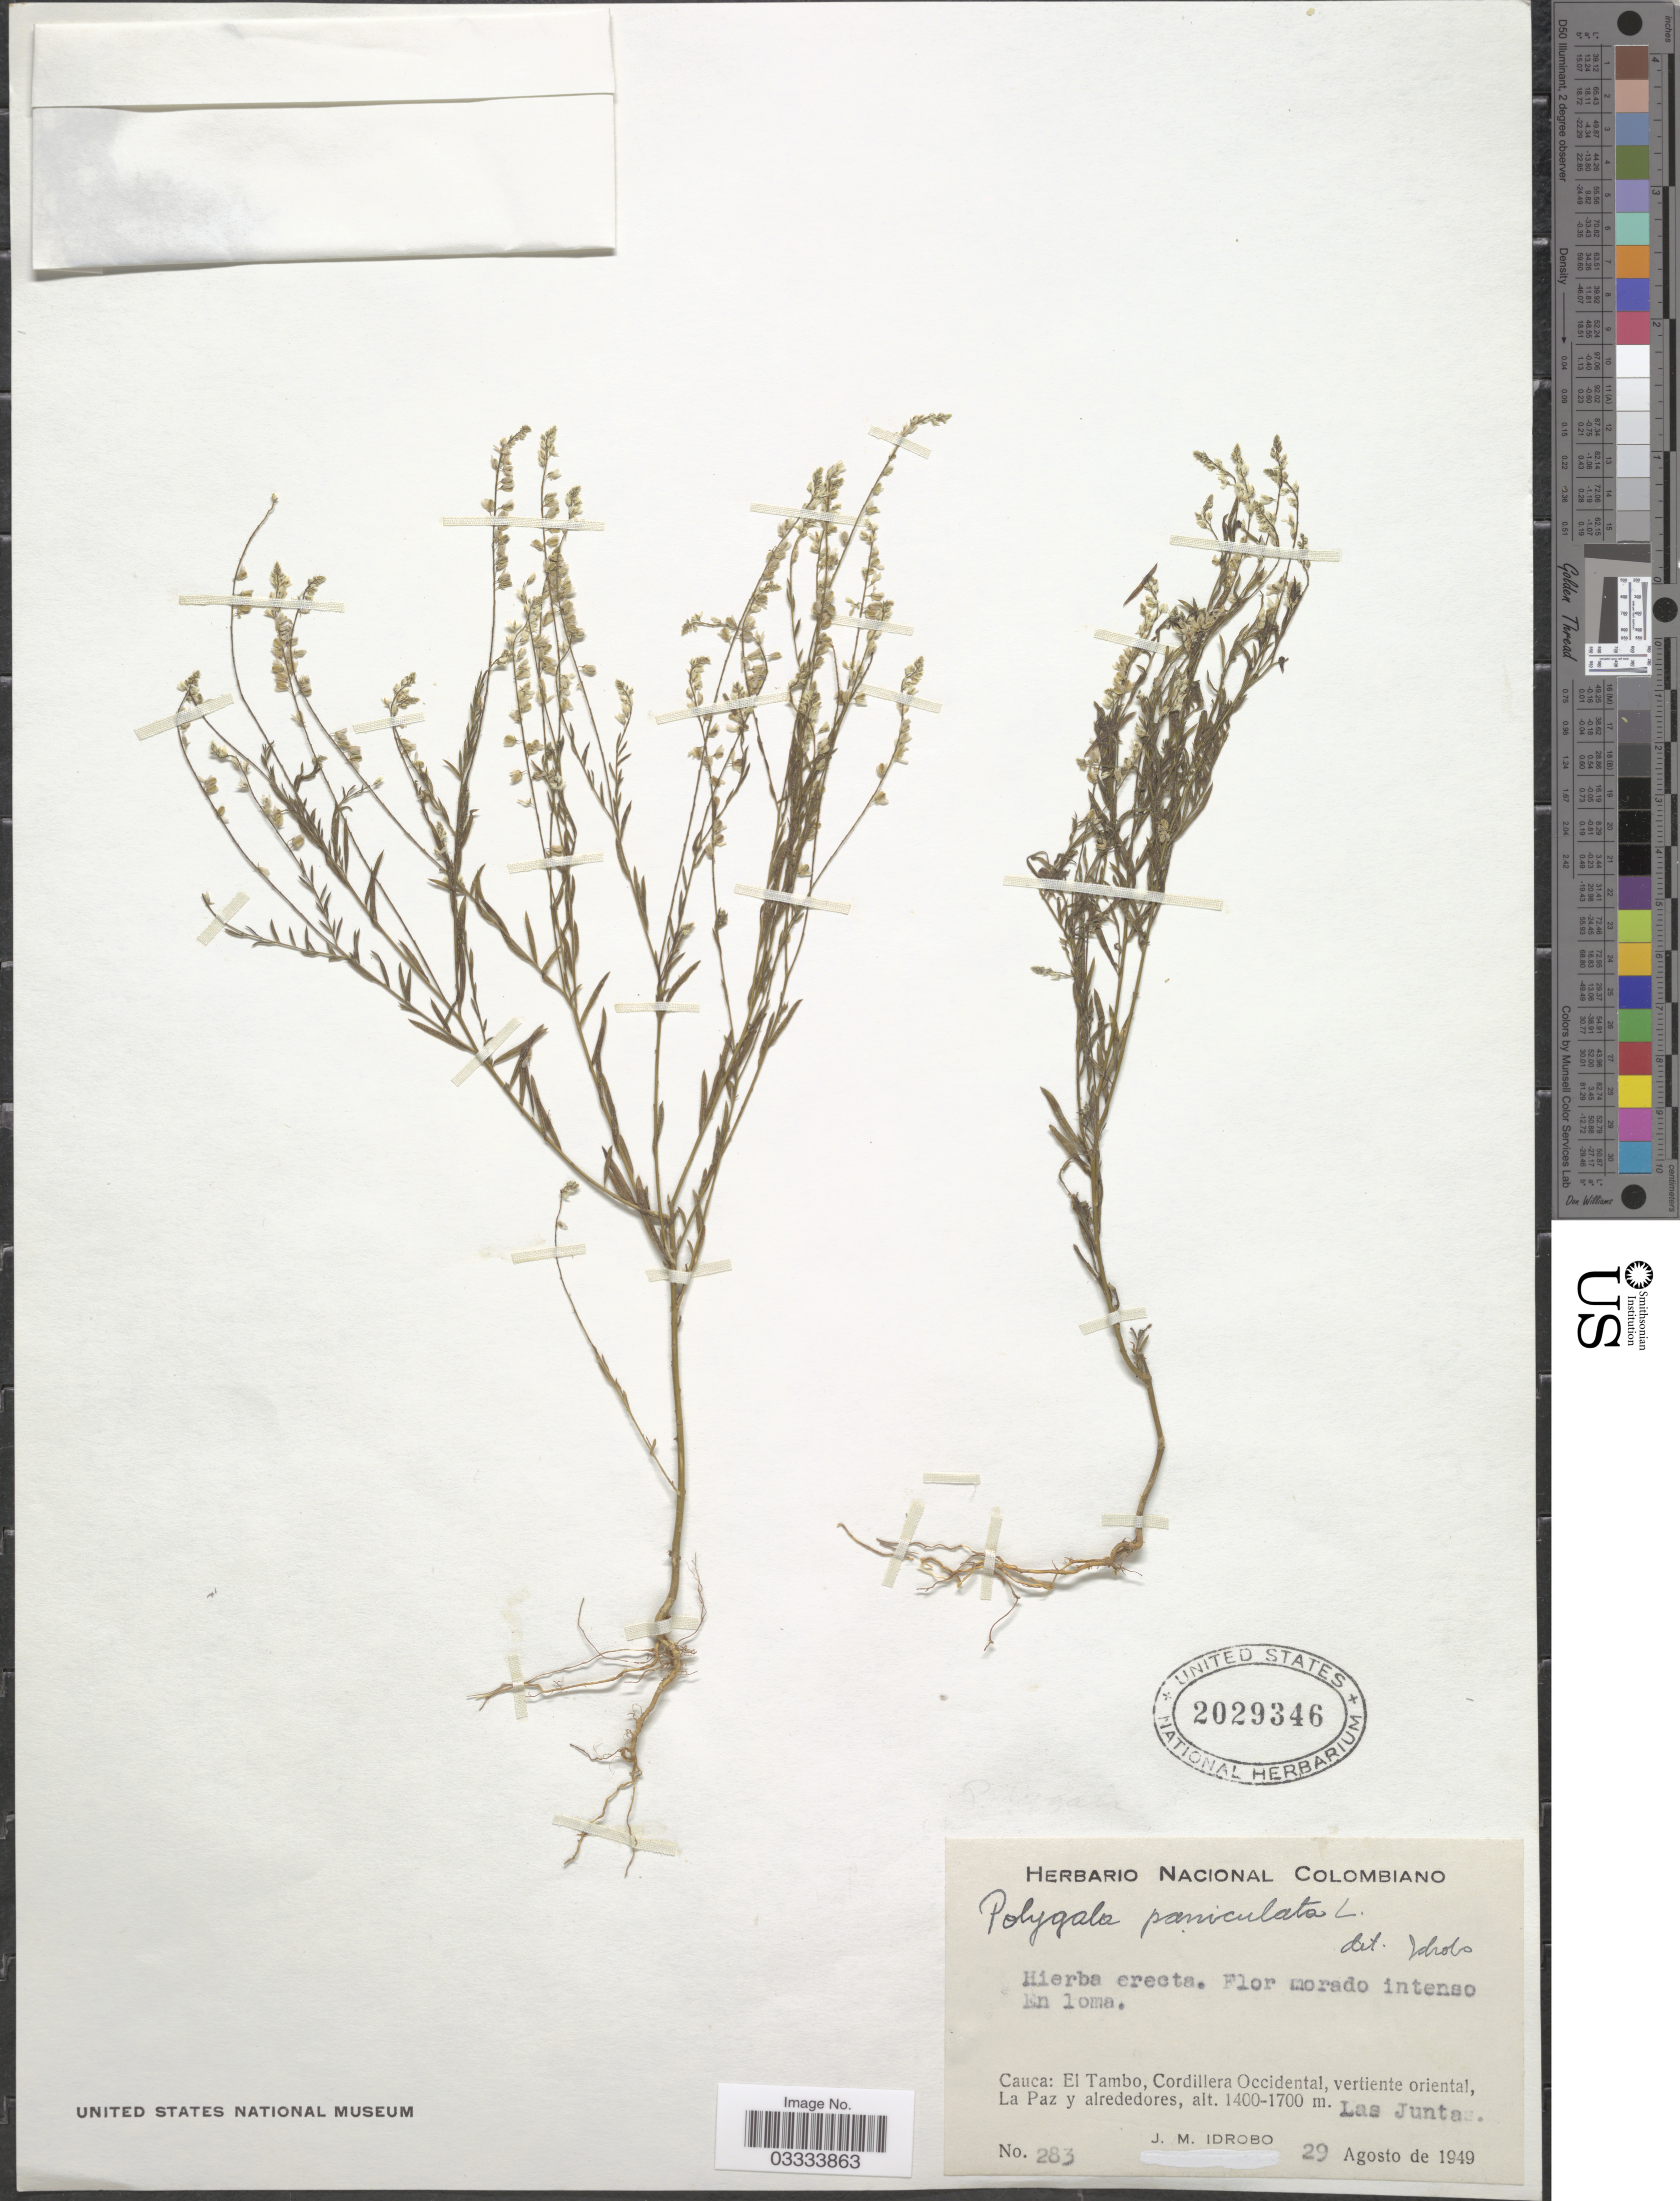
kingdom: Plantae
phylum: Tracheophyta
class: Magnoliopsida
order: Fabales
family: Polygalaceae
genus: Polygala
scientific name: Polygala paniculata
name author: L.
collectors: J. M. Idrobo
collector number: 283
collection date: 1949-08-29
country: Colombia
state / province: Cauca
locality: El Tambo, Cordillera Occidental, vertiente oriental, La Paz y alrededores.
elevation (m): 1400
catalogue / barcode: US 2029346